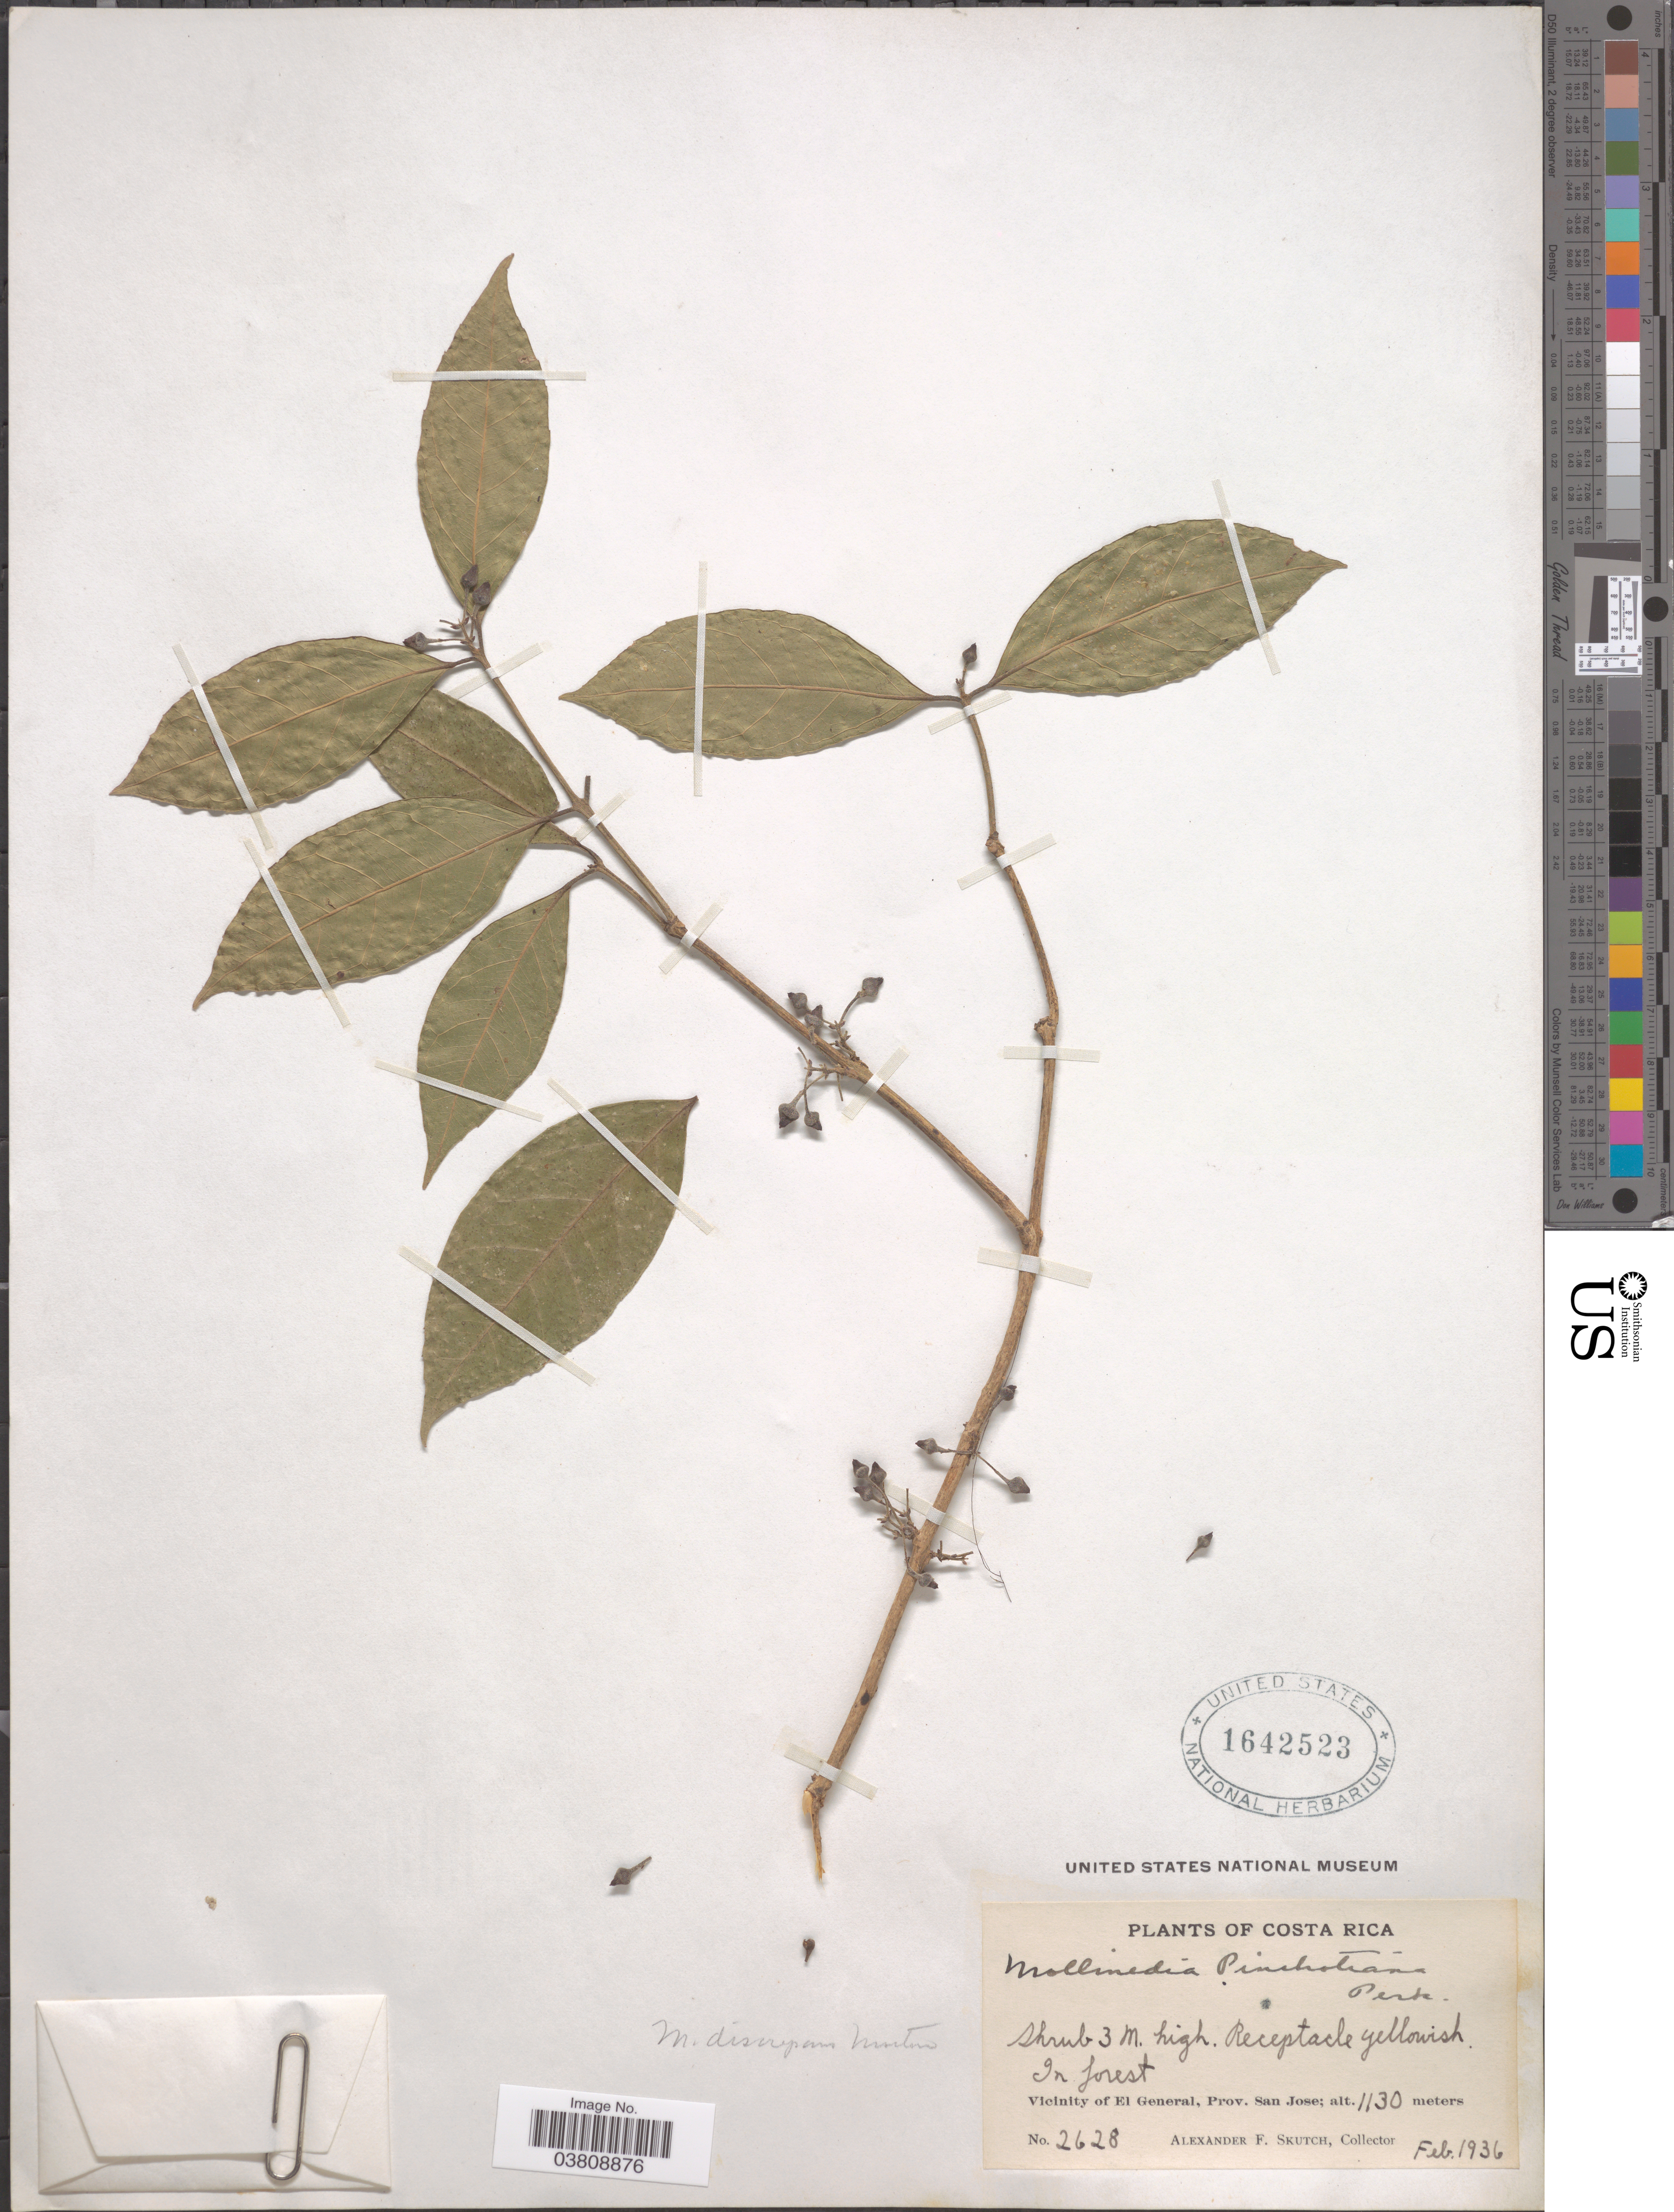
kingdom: Plantae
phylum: Tracheophyta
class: Magnoliopsida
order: Laurales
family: Monimiaceae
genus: Mollinedia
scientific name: Mollinedia viridiflora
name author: Tul.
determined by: Strong, Mark T., (BOT), Smithsonian Institution - National Museum of Natural History (UNITED STATES)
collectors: A. F. Skutch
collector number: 2628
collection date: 1936-02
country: Costa Rica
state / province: San José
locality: Vicinity of El General.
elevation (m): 1130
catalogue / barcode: US 1642523